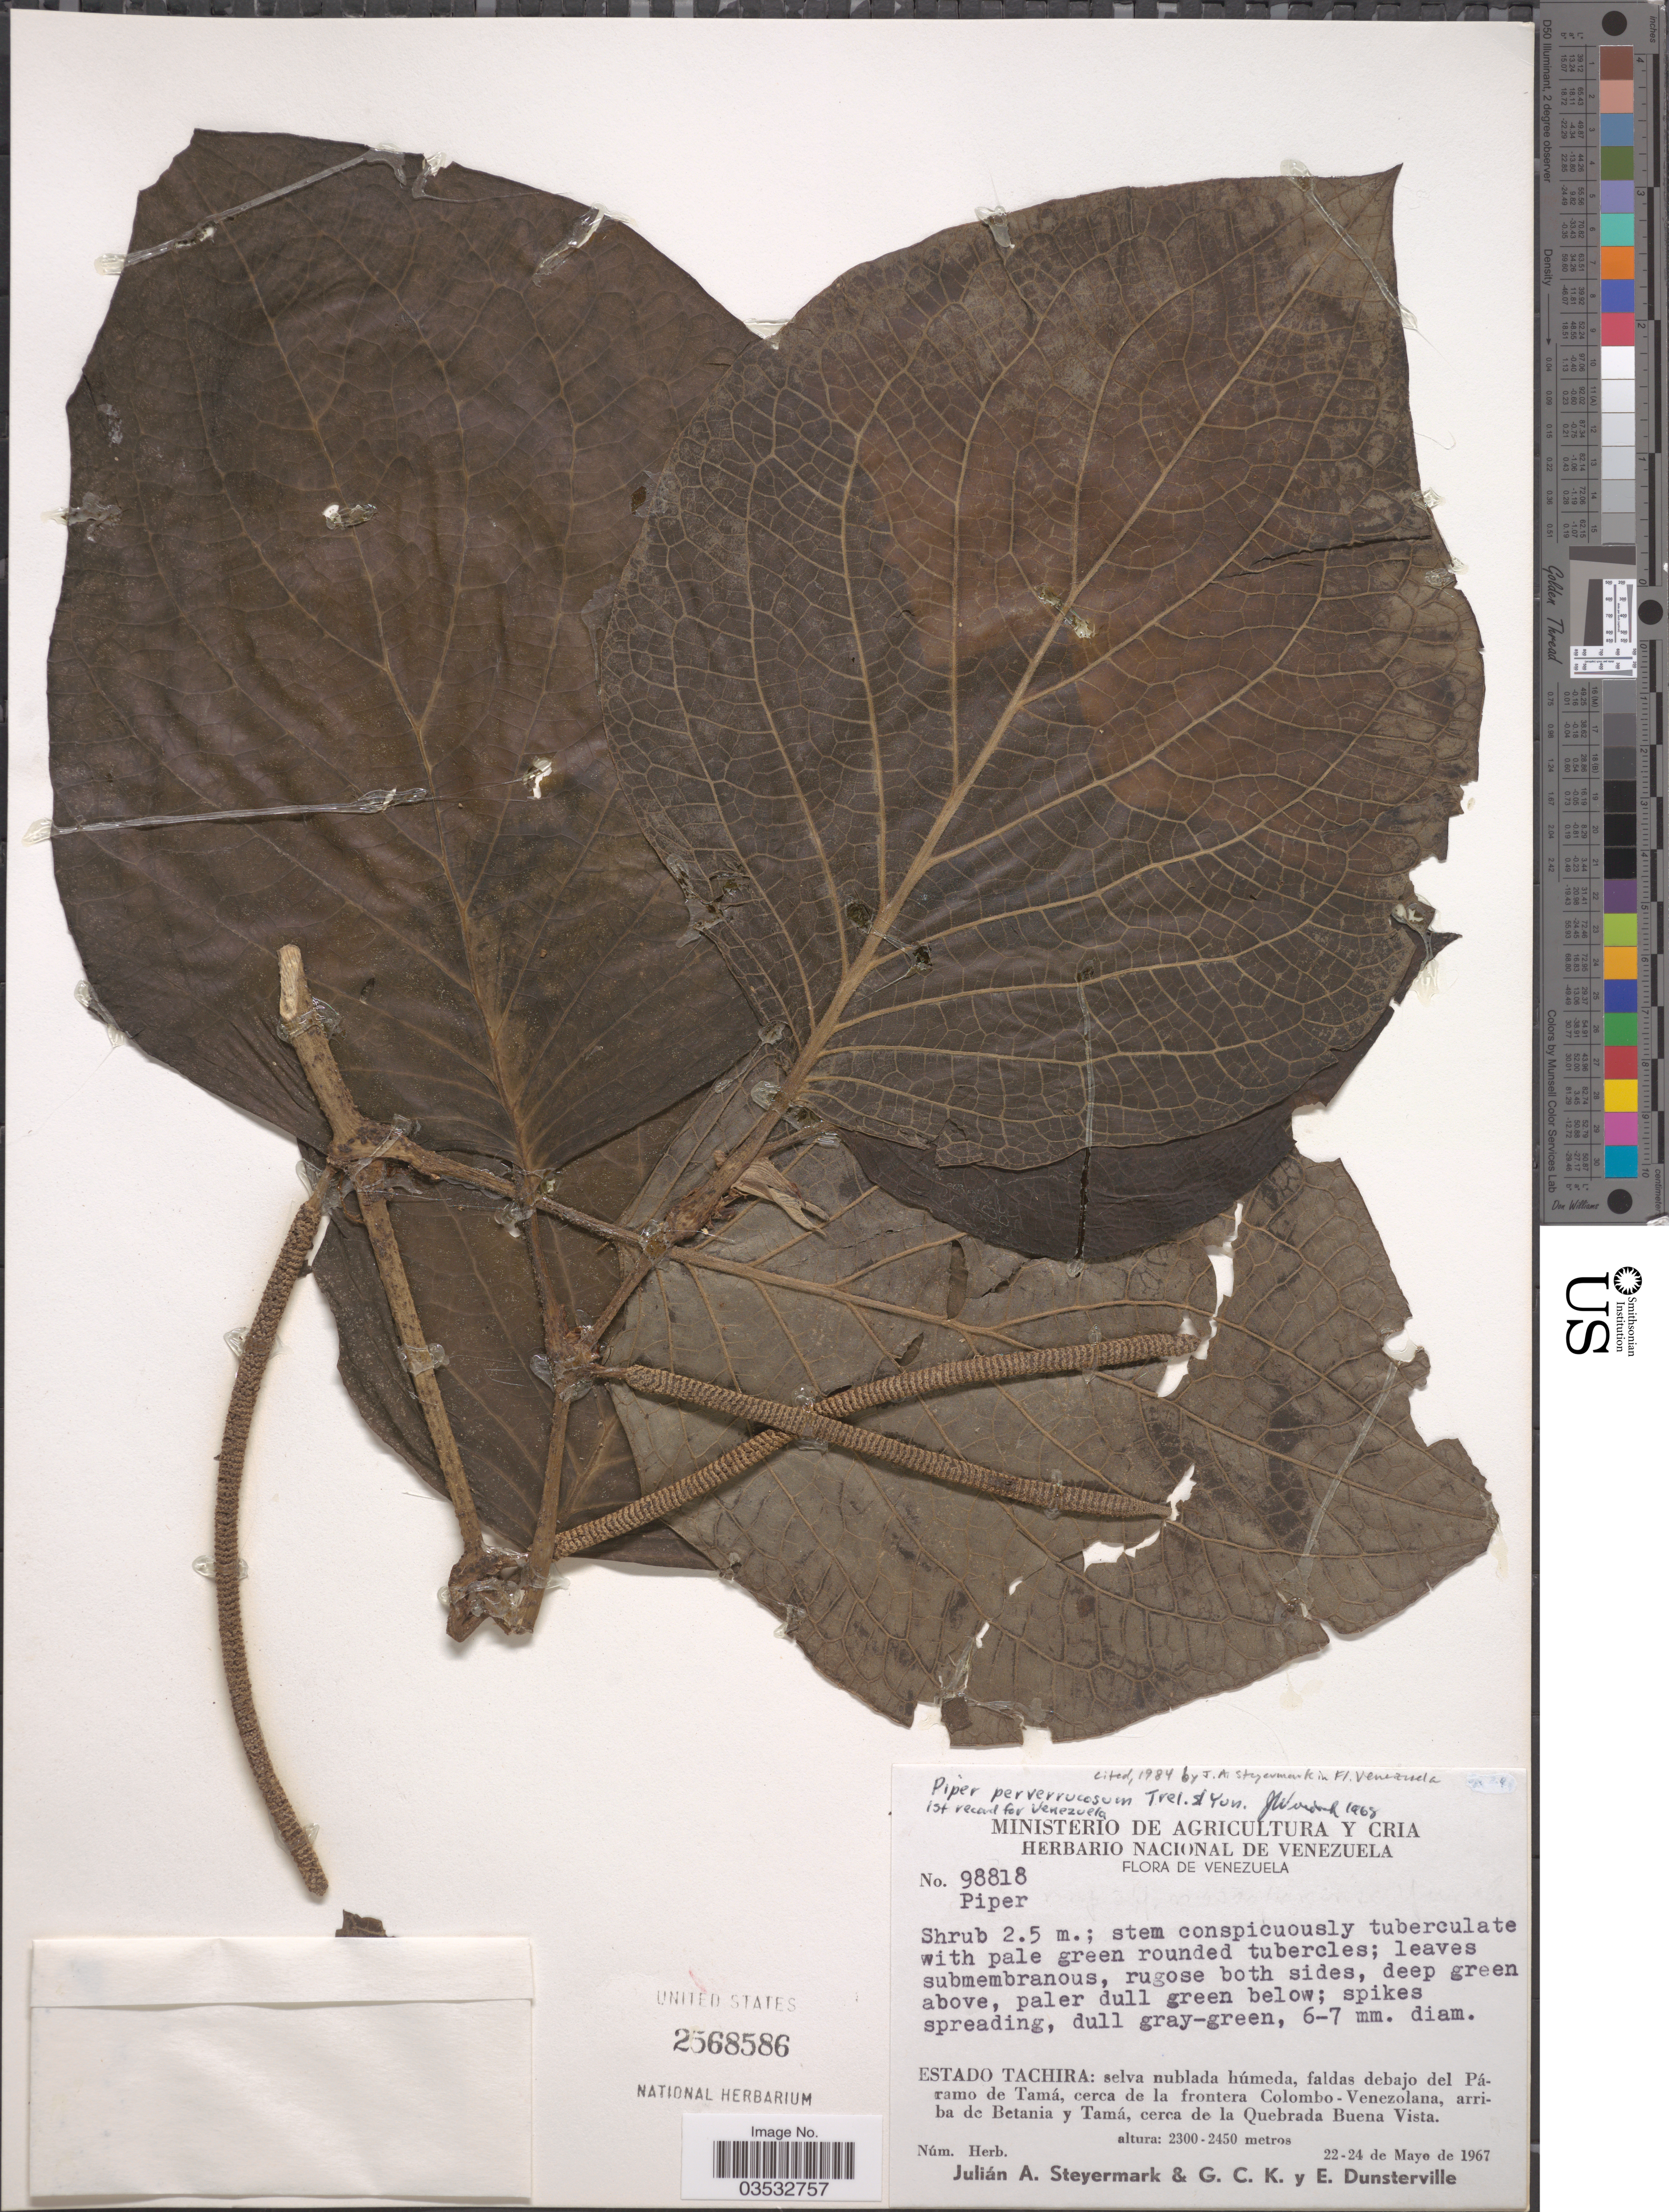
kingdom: Plantae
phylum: Tracheophyta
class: Magnoliopsida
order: Piperales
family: Piperaceae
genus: Piper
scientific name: Piper perverrucosum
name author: Trel. & Yunck.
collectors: J. Steyermark, G. C. K. Dunsterville & E. Dunsterville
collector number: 98818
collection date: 1967-05-22/1967-05-24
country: Venezuela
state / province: Tachira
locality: Selva nublada húmeda, faldas debajo del Páramo de Tamá, cerca de la frontera Colombo-Venezolana, arriba de Betania y Tamá, cerca de la Quebrada Buena Vista.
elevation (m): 2300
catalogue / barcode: US 2568586